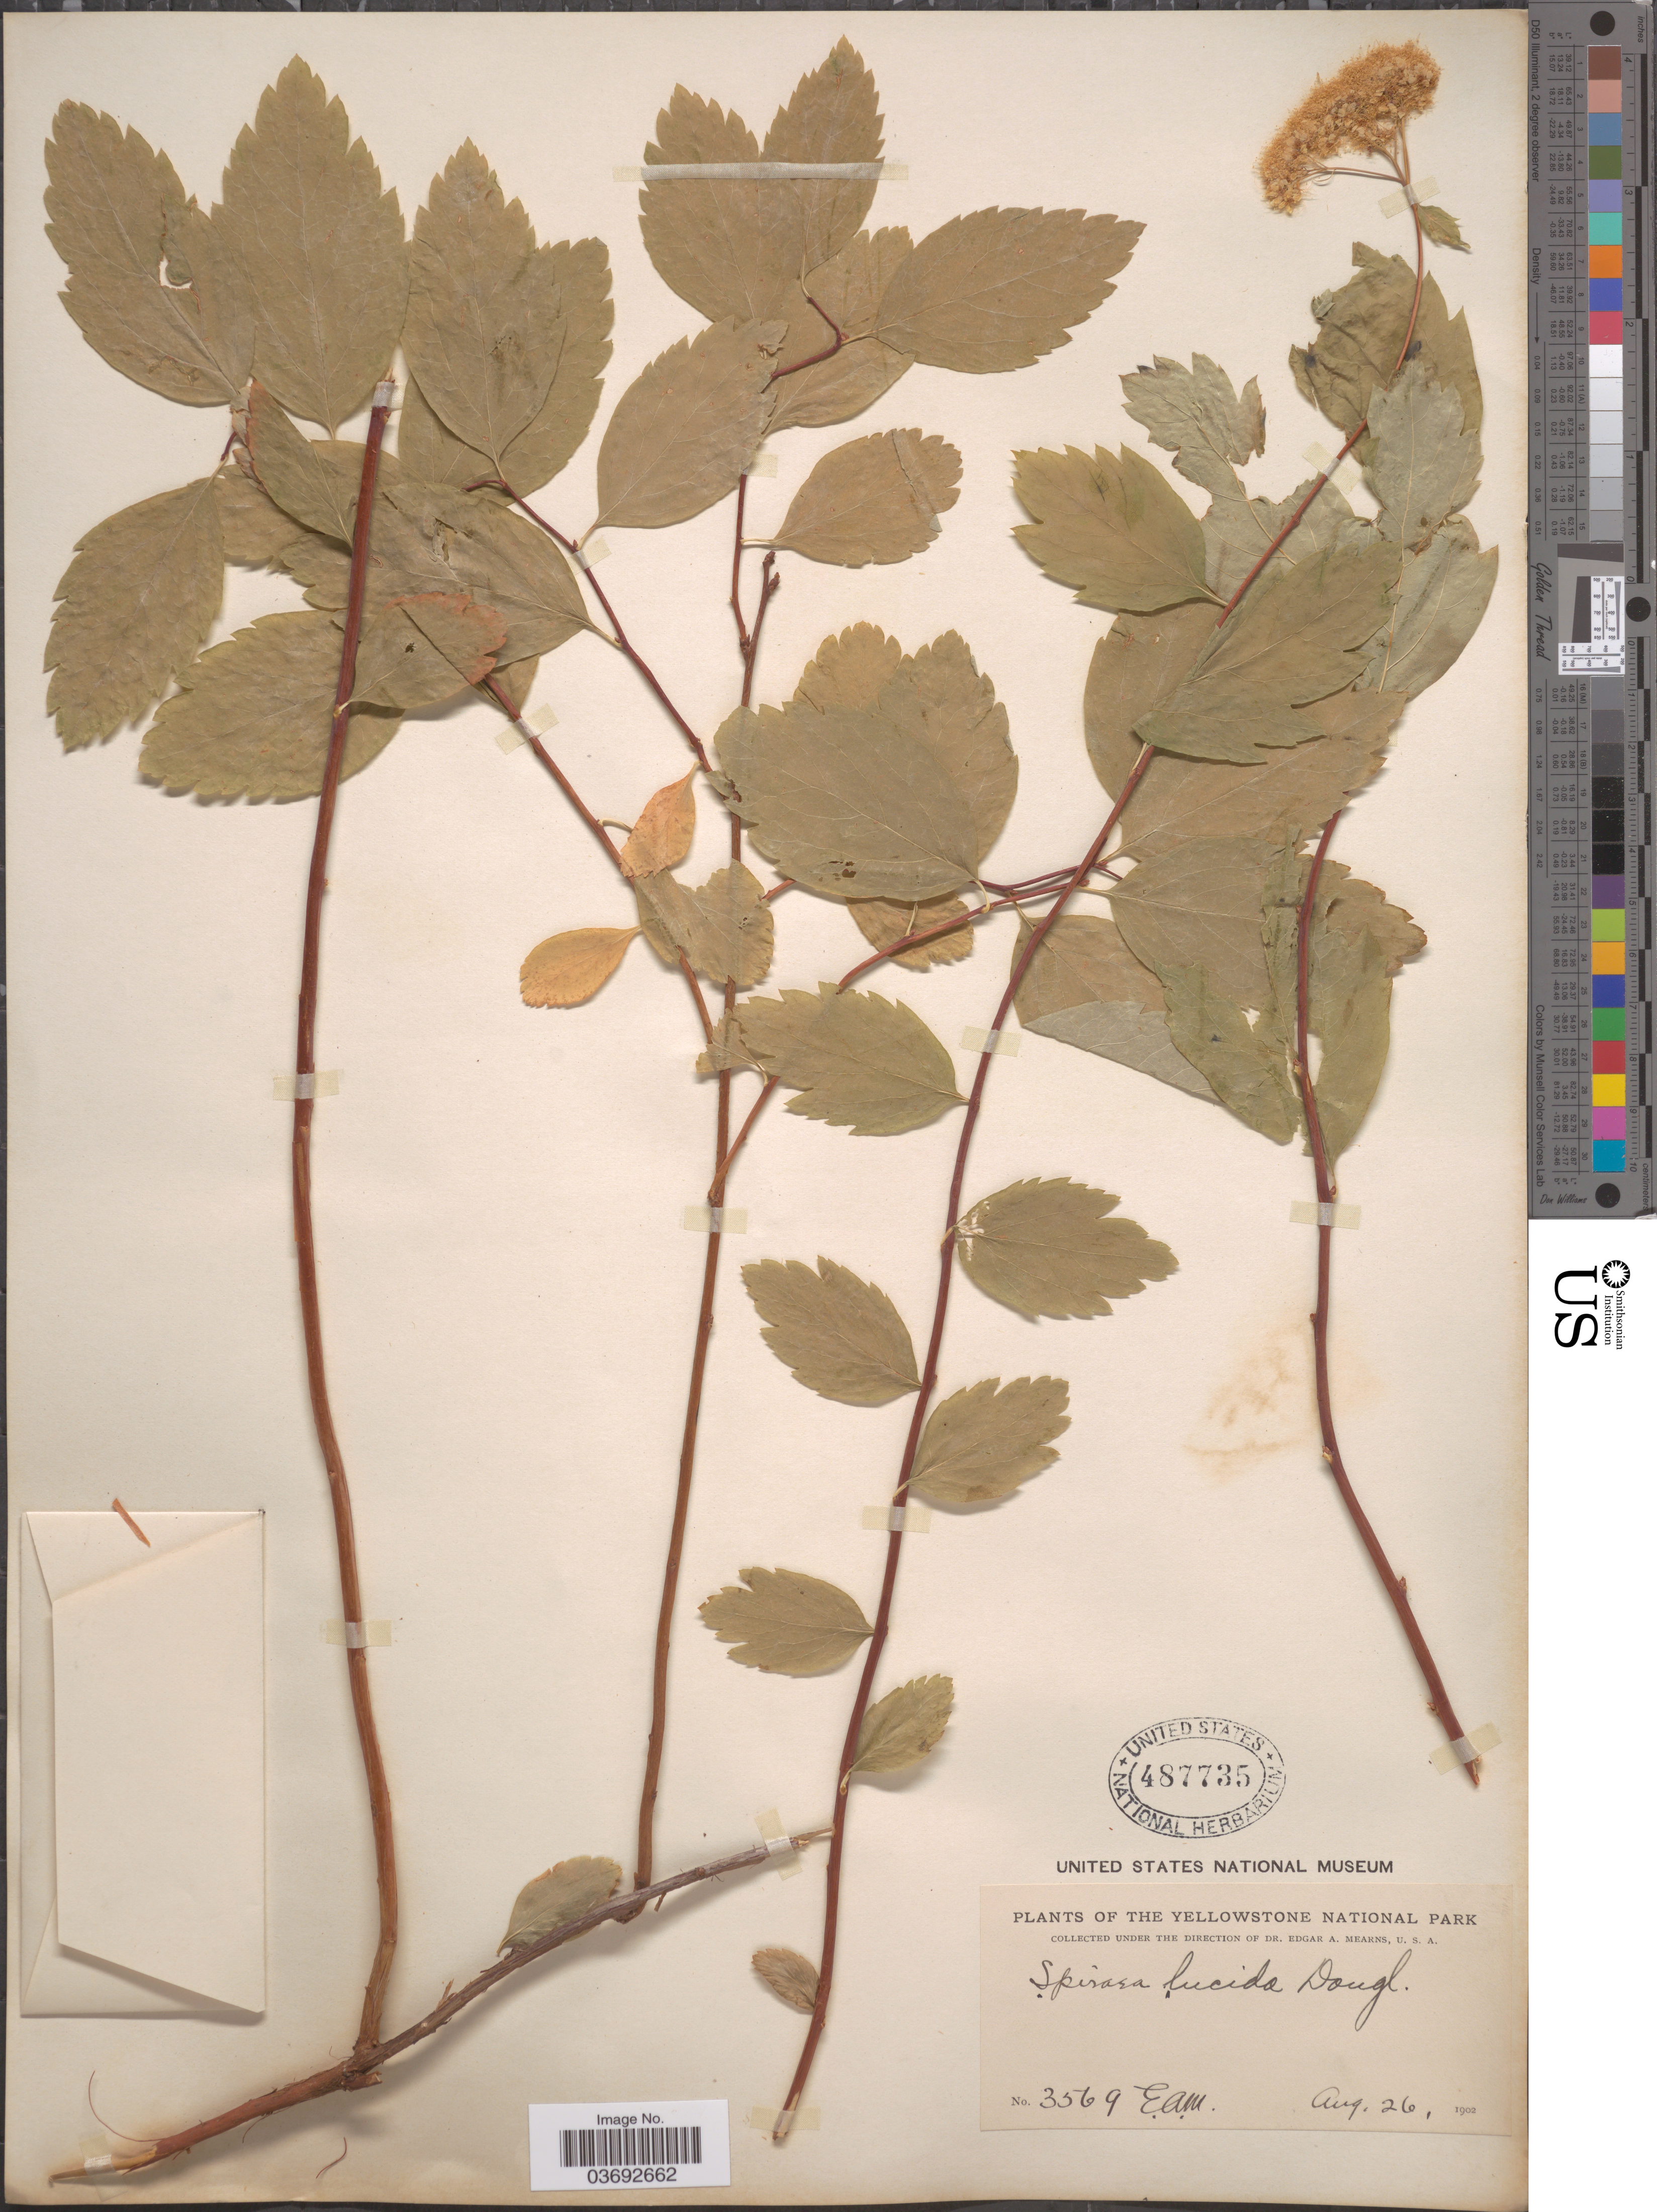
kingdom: Plantae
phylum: Tracheophyta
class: Magnoliopsida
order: Rosales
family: Rosaceae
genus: Spiraea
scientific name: Spiraea lucida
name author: Douglas ex Greene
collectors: E. A. Mearns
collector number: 3569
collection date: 1902-08-26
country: United States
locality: Yellowstone National Park.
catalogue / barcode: US 487735